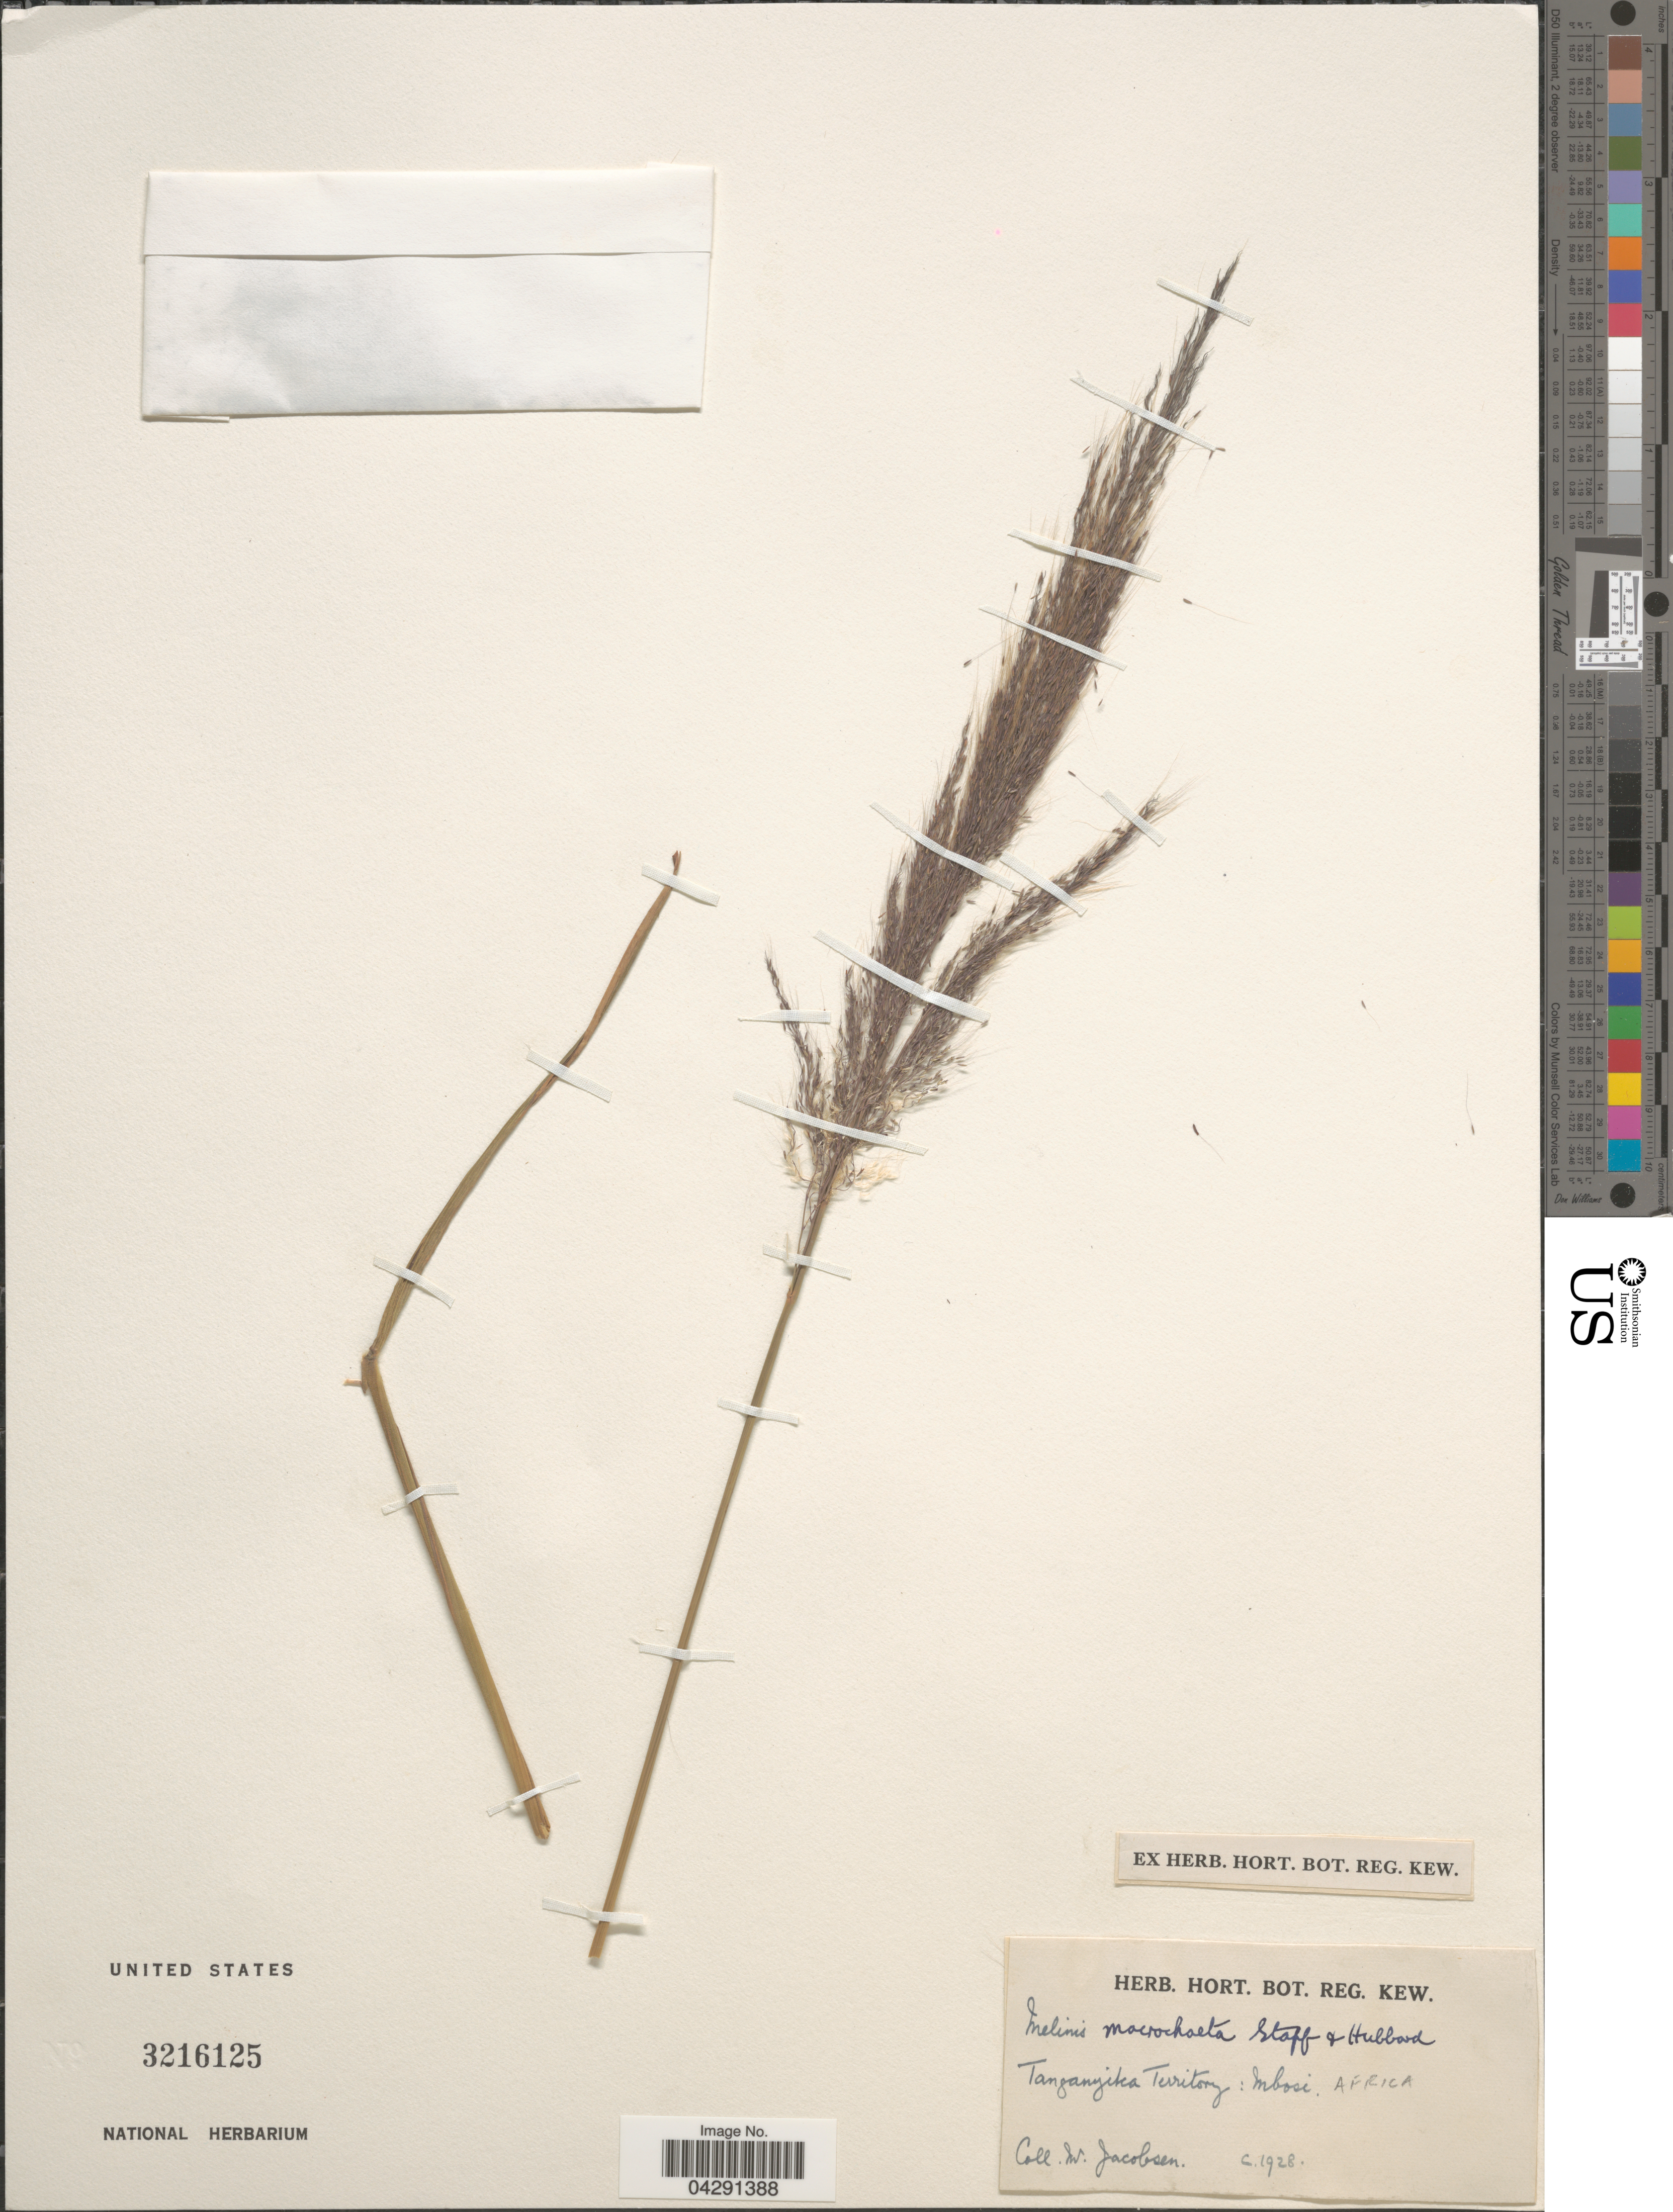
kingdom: Plantae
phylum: Tracheophyta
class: Liliopsida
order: Poales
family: Poaceae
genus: Melinis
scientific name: Melinis macrochaeta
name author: Stapf & C.E. Hubb.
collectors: W. Jacobsen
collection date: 1928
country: Tanzania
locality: Tanganyika Territory: Mbosi.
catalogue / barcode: US 3216125